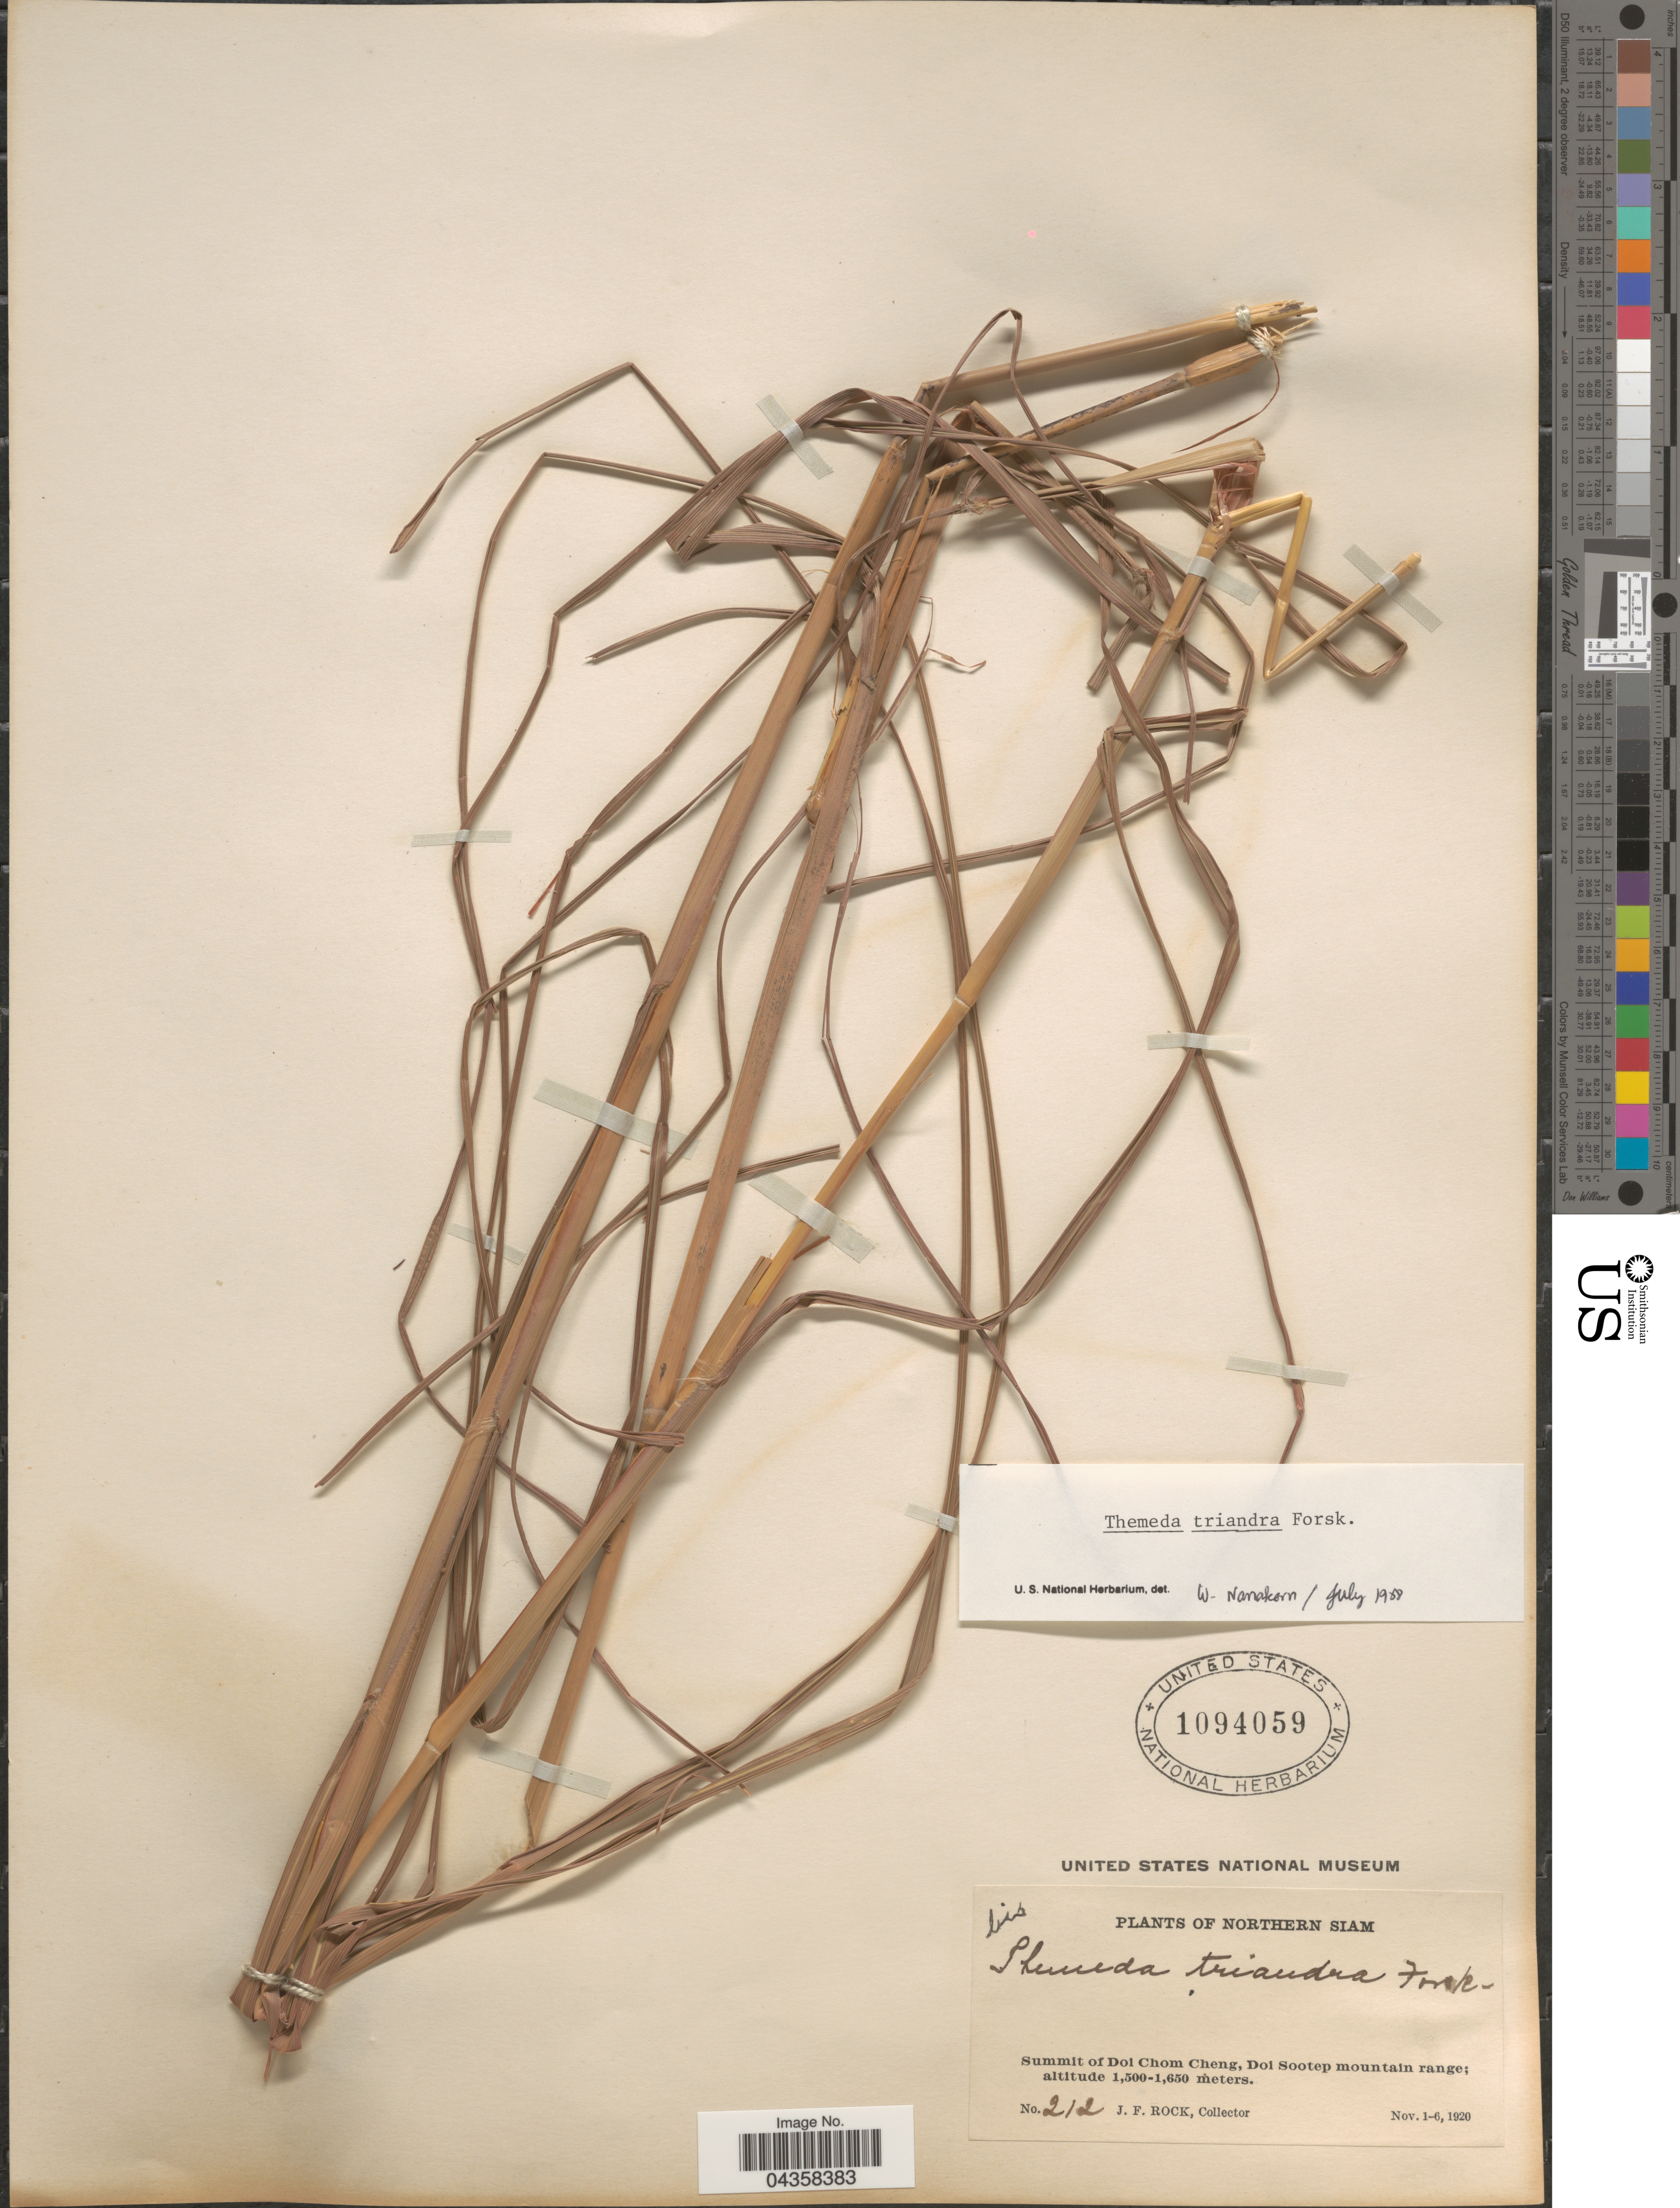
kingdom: Plantae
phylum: Tracheophyta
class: Liliopsida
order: Poales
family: Poaceae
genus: Themeda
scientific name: Themeda triandra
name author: Forssk.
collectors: J. Rock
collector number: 212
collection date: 1920-11-01/1920-11-06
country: Thailand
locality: Northern Siam. Summit of Doi Chom Cheng, Doi Sootep mountain range.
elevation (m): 1500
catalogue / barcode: US 1094059